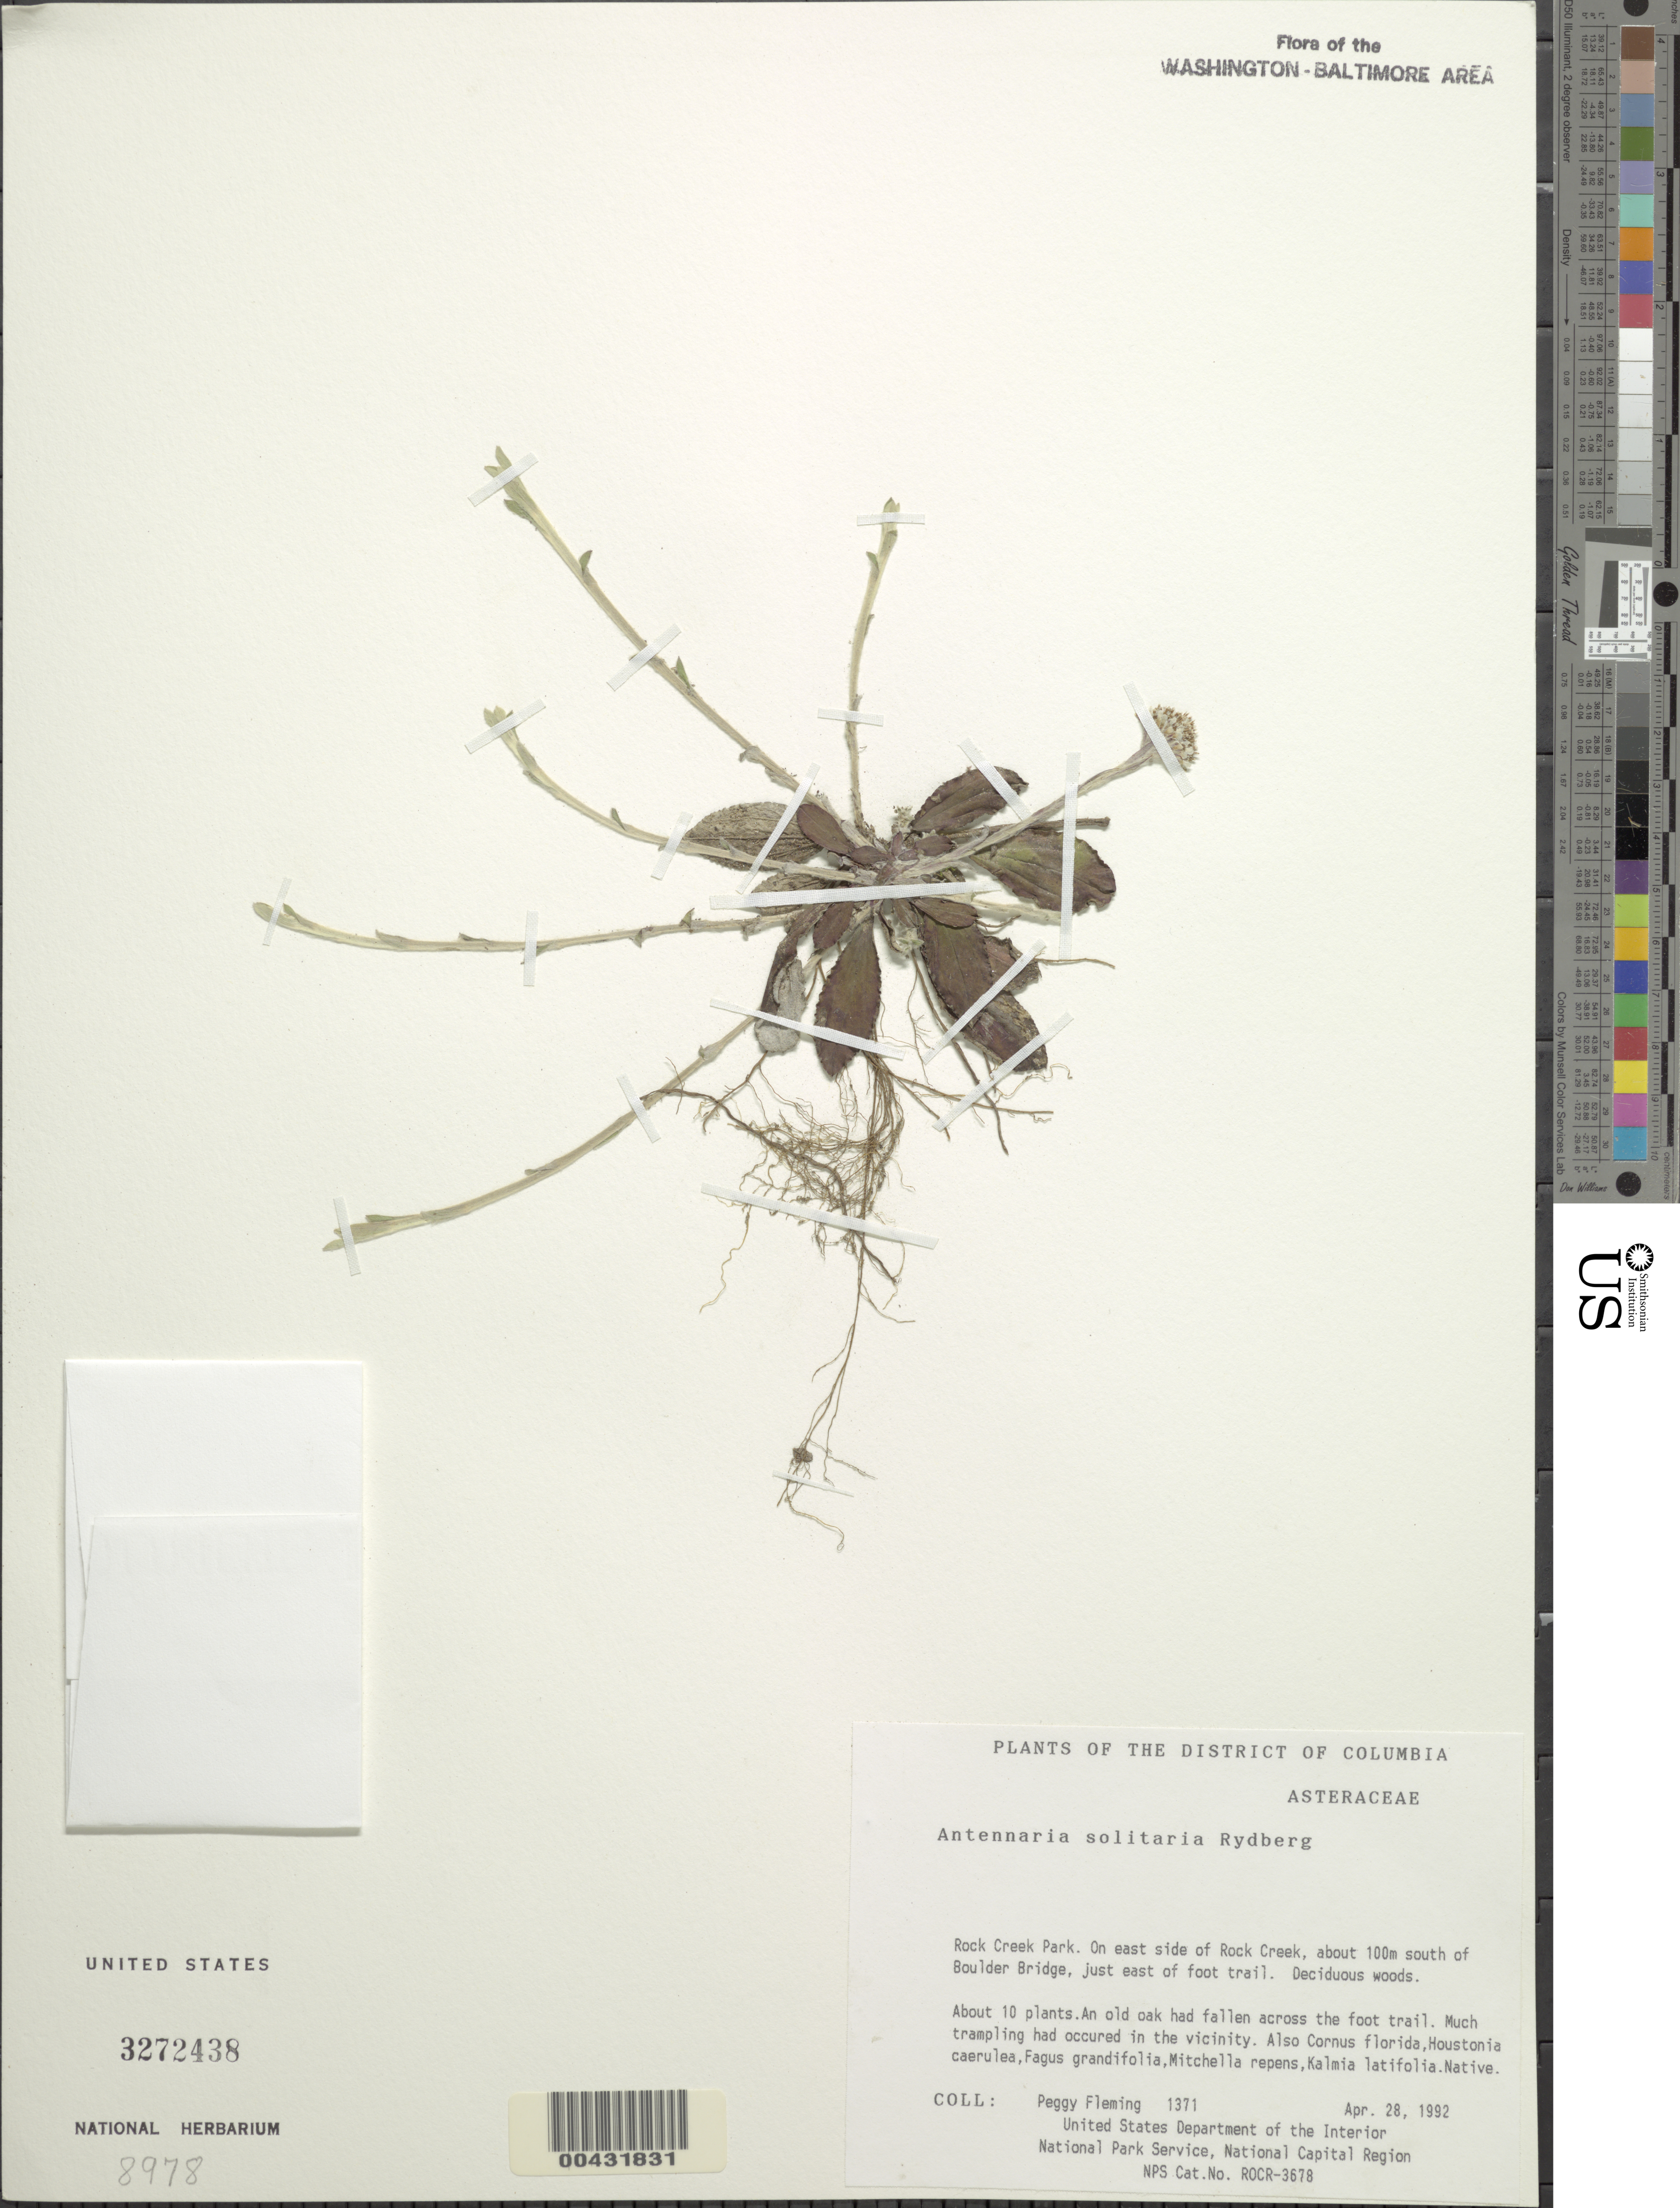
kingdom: Plantae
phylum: Tracheophyta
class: Magnoliopsida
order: Asterales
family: Asteraceae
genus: Antennaria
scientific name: Antennaria solitaria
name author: Rydb.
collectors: P. Fleming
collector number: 1371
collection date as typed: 28 Apr 1992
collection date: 1992-04-28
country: United States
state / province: District of Columbia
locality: Rock Creek Park, S of Boulder Bridge Rock Creek Park & vicinity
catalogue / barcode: US 3272438